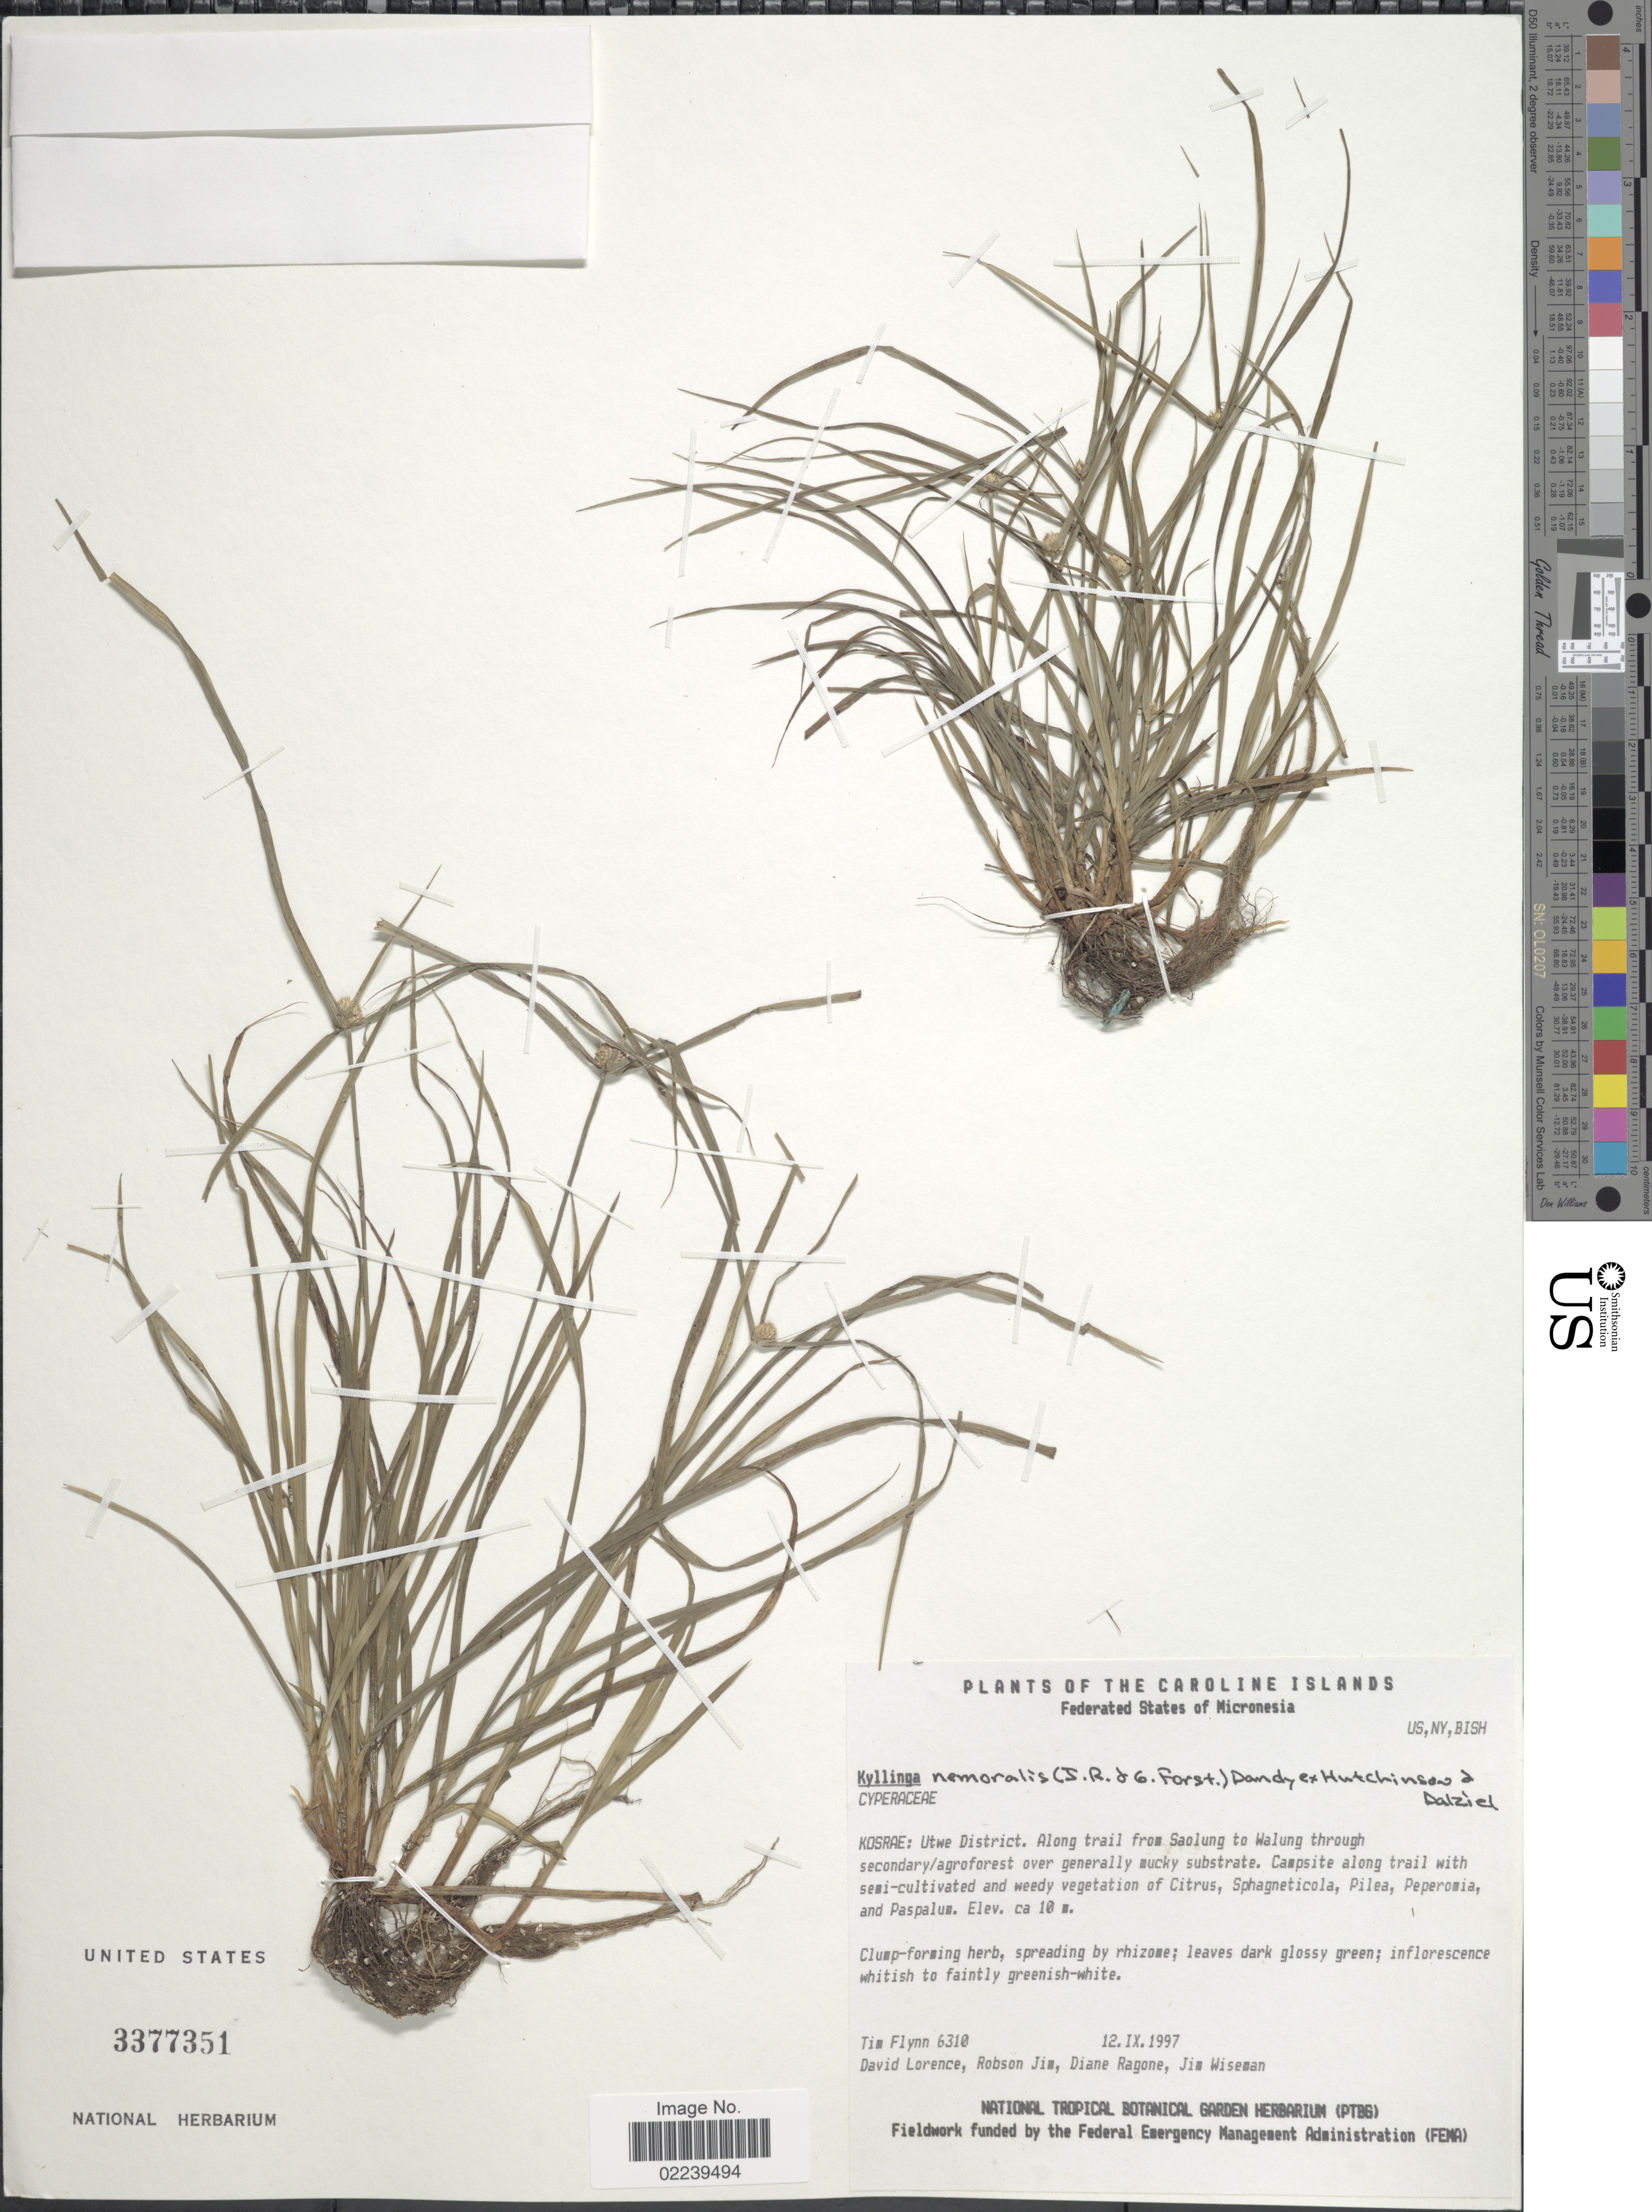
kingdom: Plantae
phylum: Tracheophyta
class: Liliopsida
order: Poales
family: Cyperaceae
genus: Cyperus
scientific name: Cyperus mindorensis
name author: (Steud.) Huygh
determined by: Strong, M. T., (US), Smithsonian Institution - National Museum of Natural History (UNITED STATES)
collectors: T. Flynn, D. Lorence, R. Jim, D. Ragone & J. Wiseman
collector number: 6310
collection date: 1997-09-12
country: Micronesia, Federated States of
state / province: Kosrae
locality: The Caroline Islands. Utwe District. Along trail from Saolung to Walung through secondary/agroforest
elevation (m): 10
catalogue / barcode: US 3377351